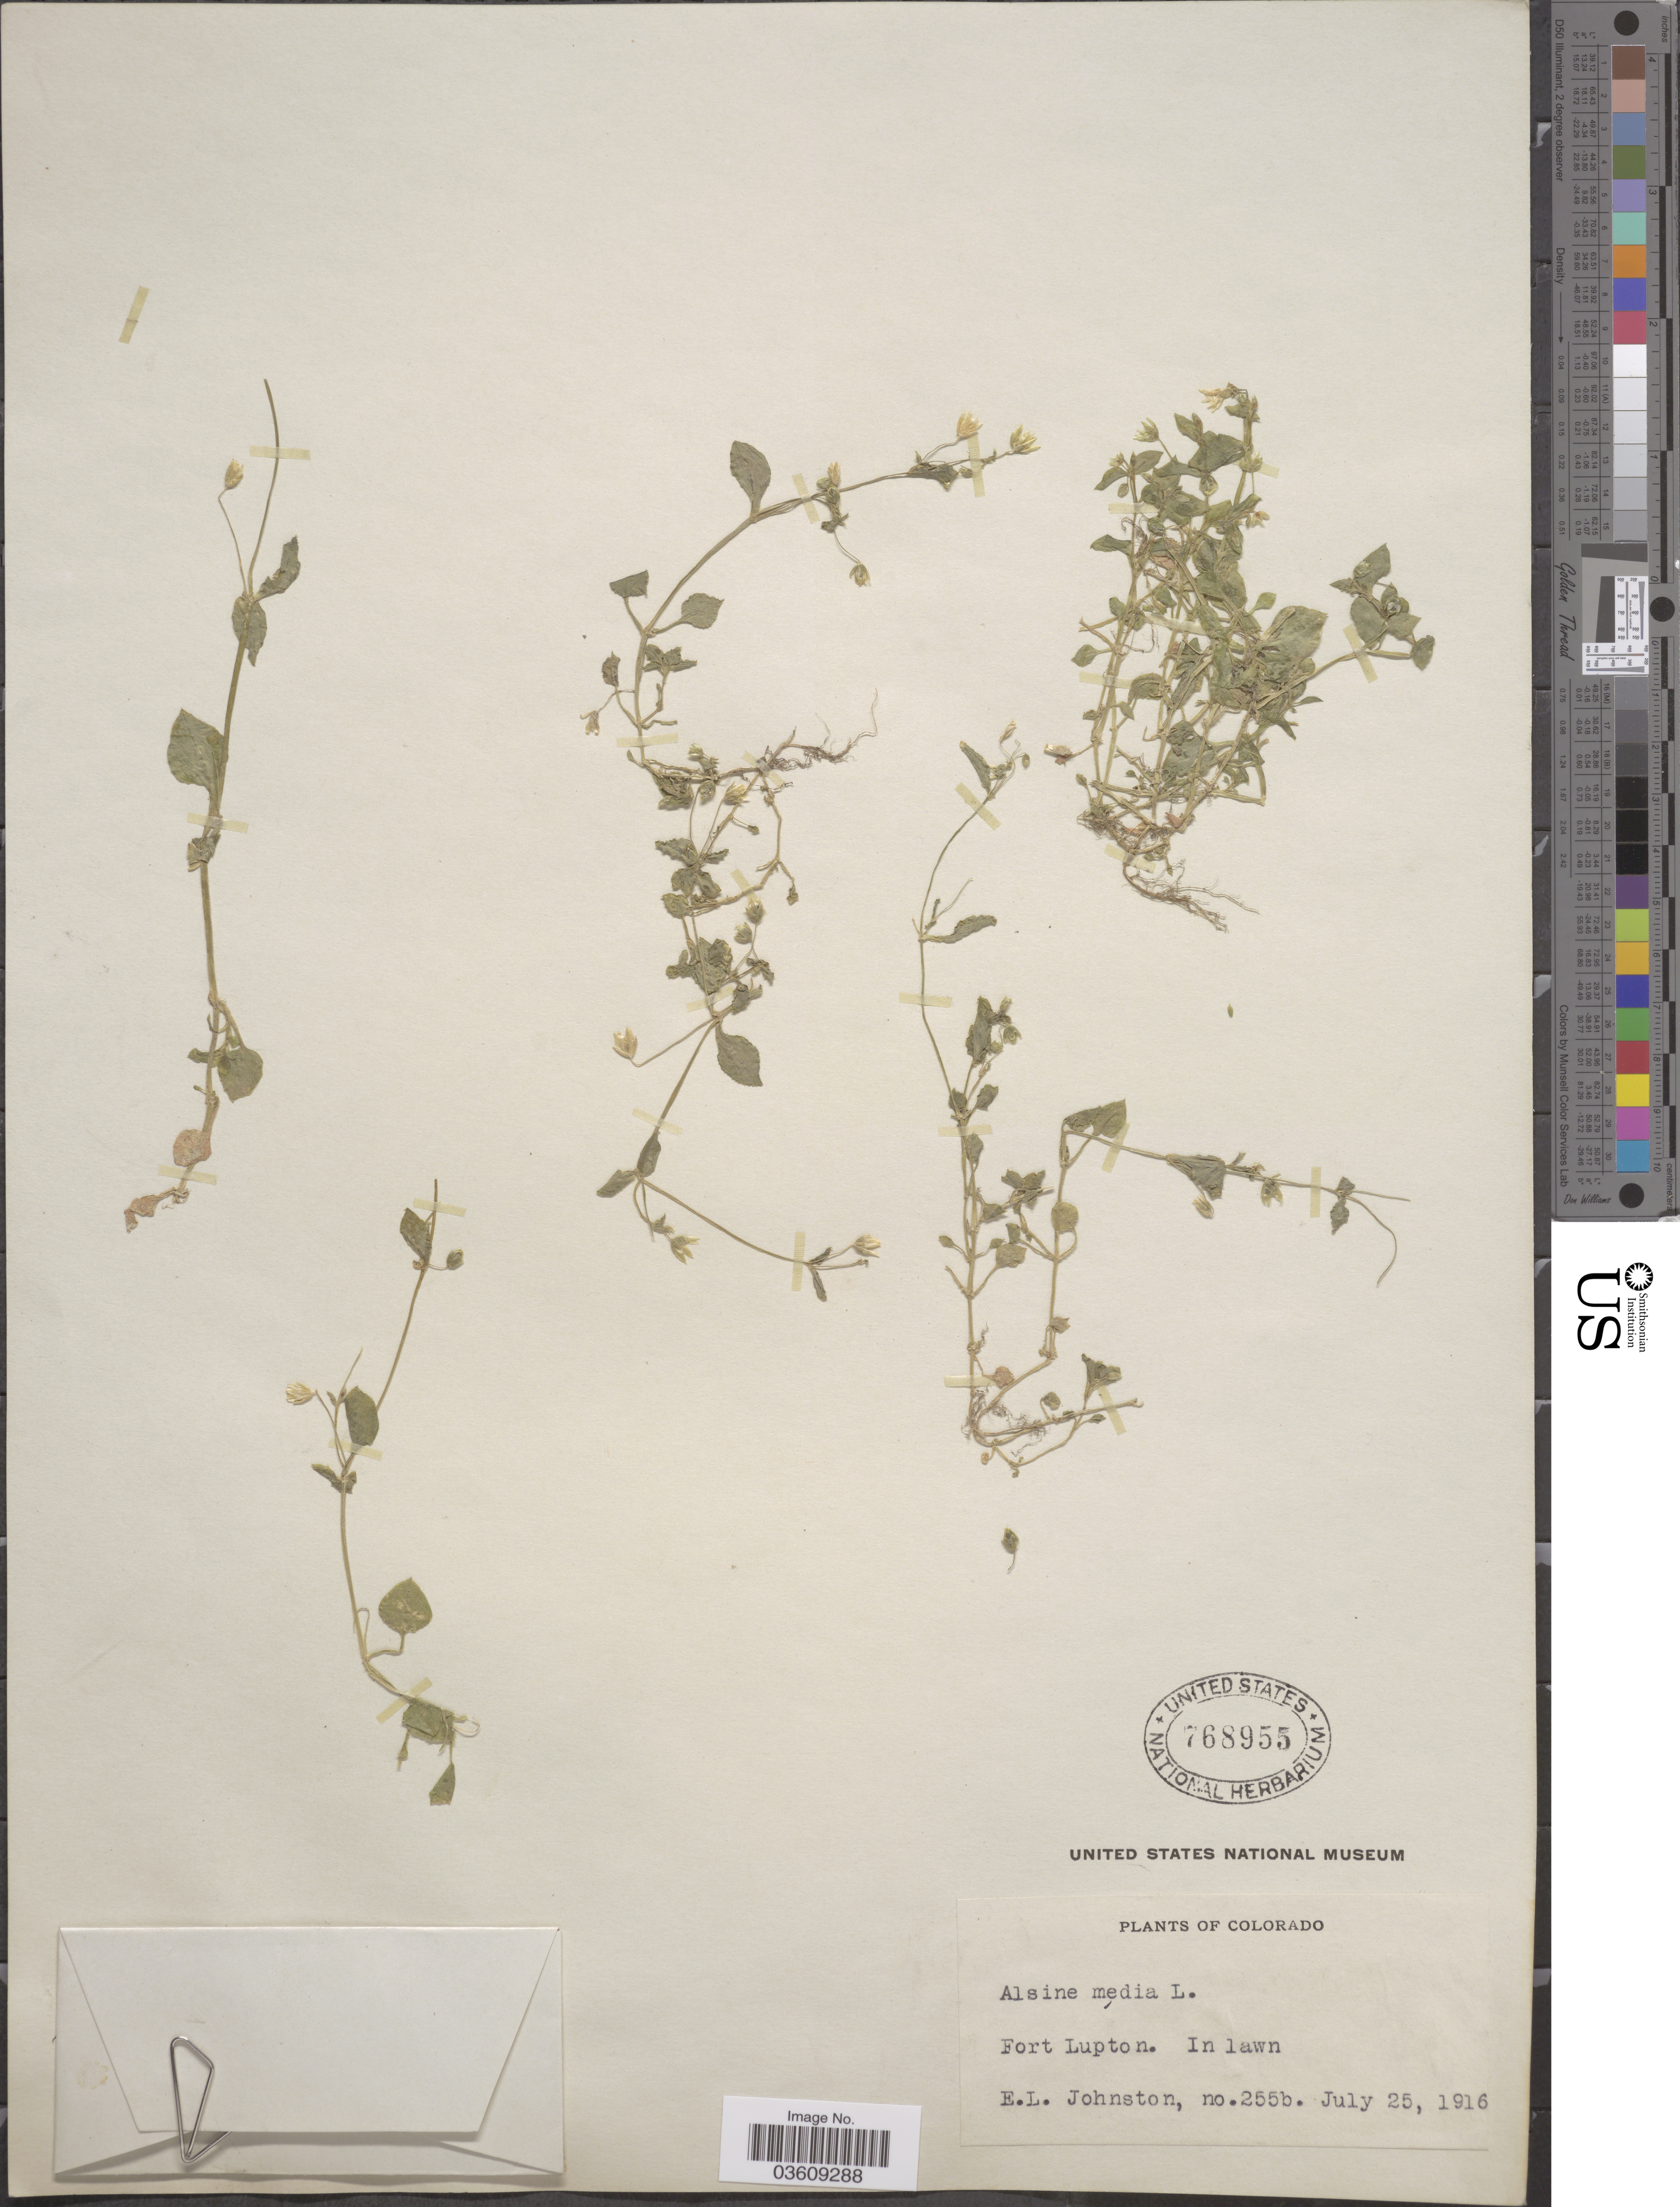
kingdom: Plantae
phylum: Tracheophyta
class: Magnoliopsida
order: Caryophyllales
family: Caryophyllaceae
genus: Stellaria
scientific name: Stellaria media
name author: (L.) Vill.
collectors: E. L. Johnston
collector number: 255b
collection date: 1916-07-25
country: United States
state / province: Colorado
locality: Fort Lupton. In lawn.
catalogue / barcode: US 768955